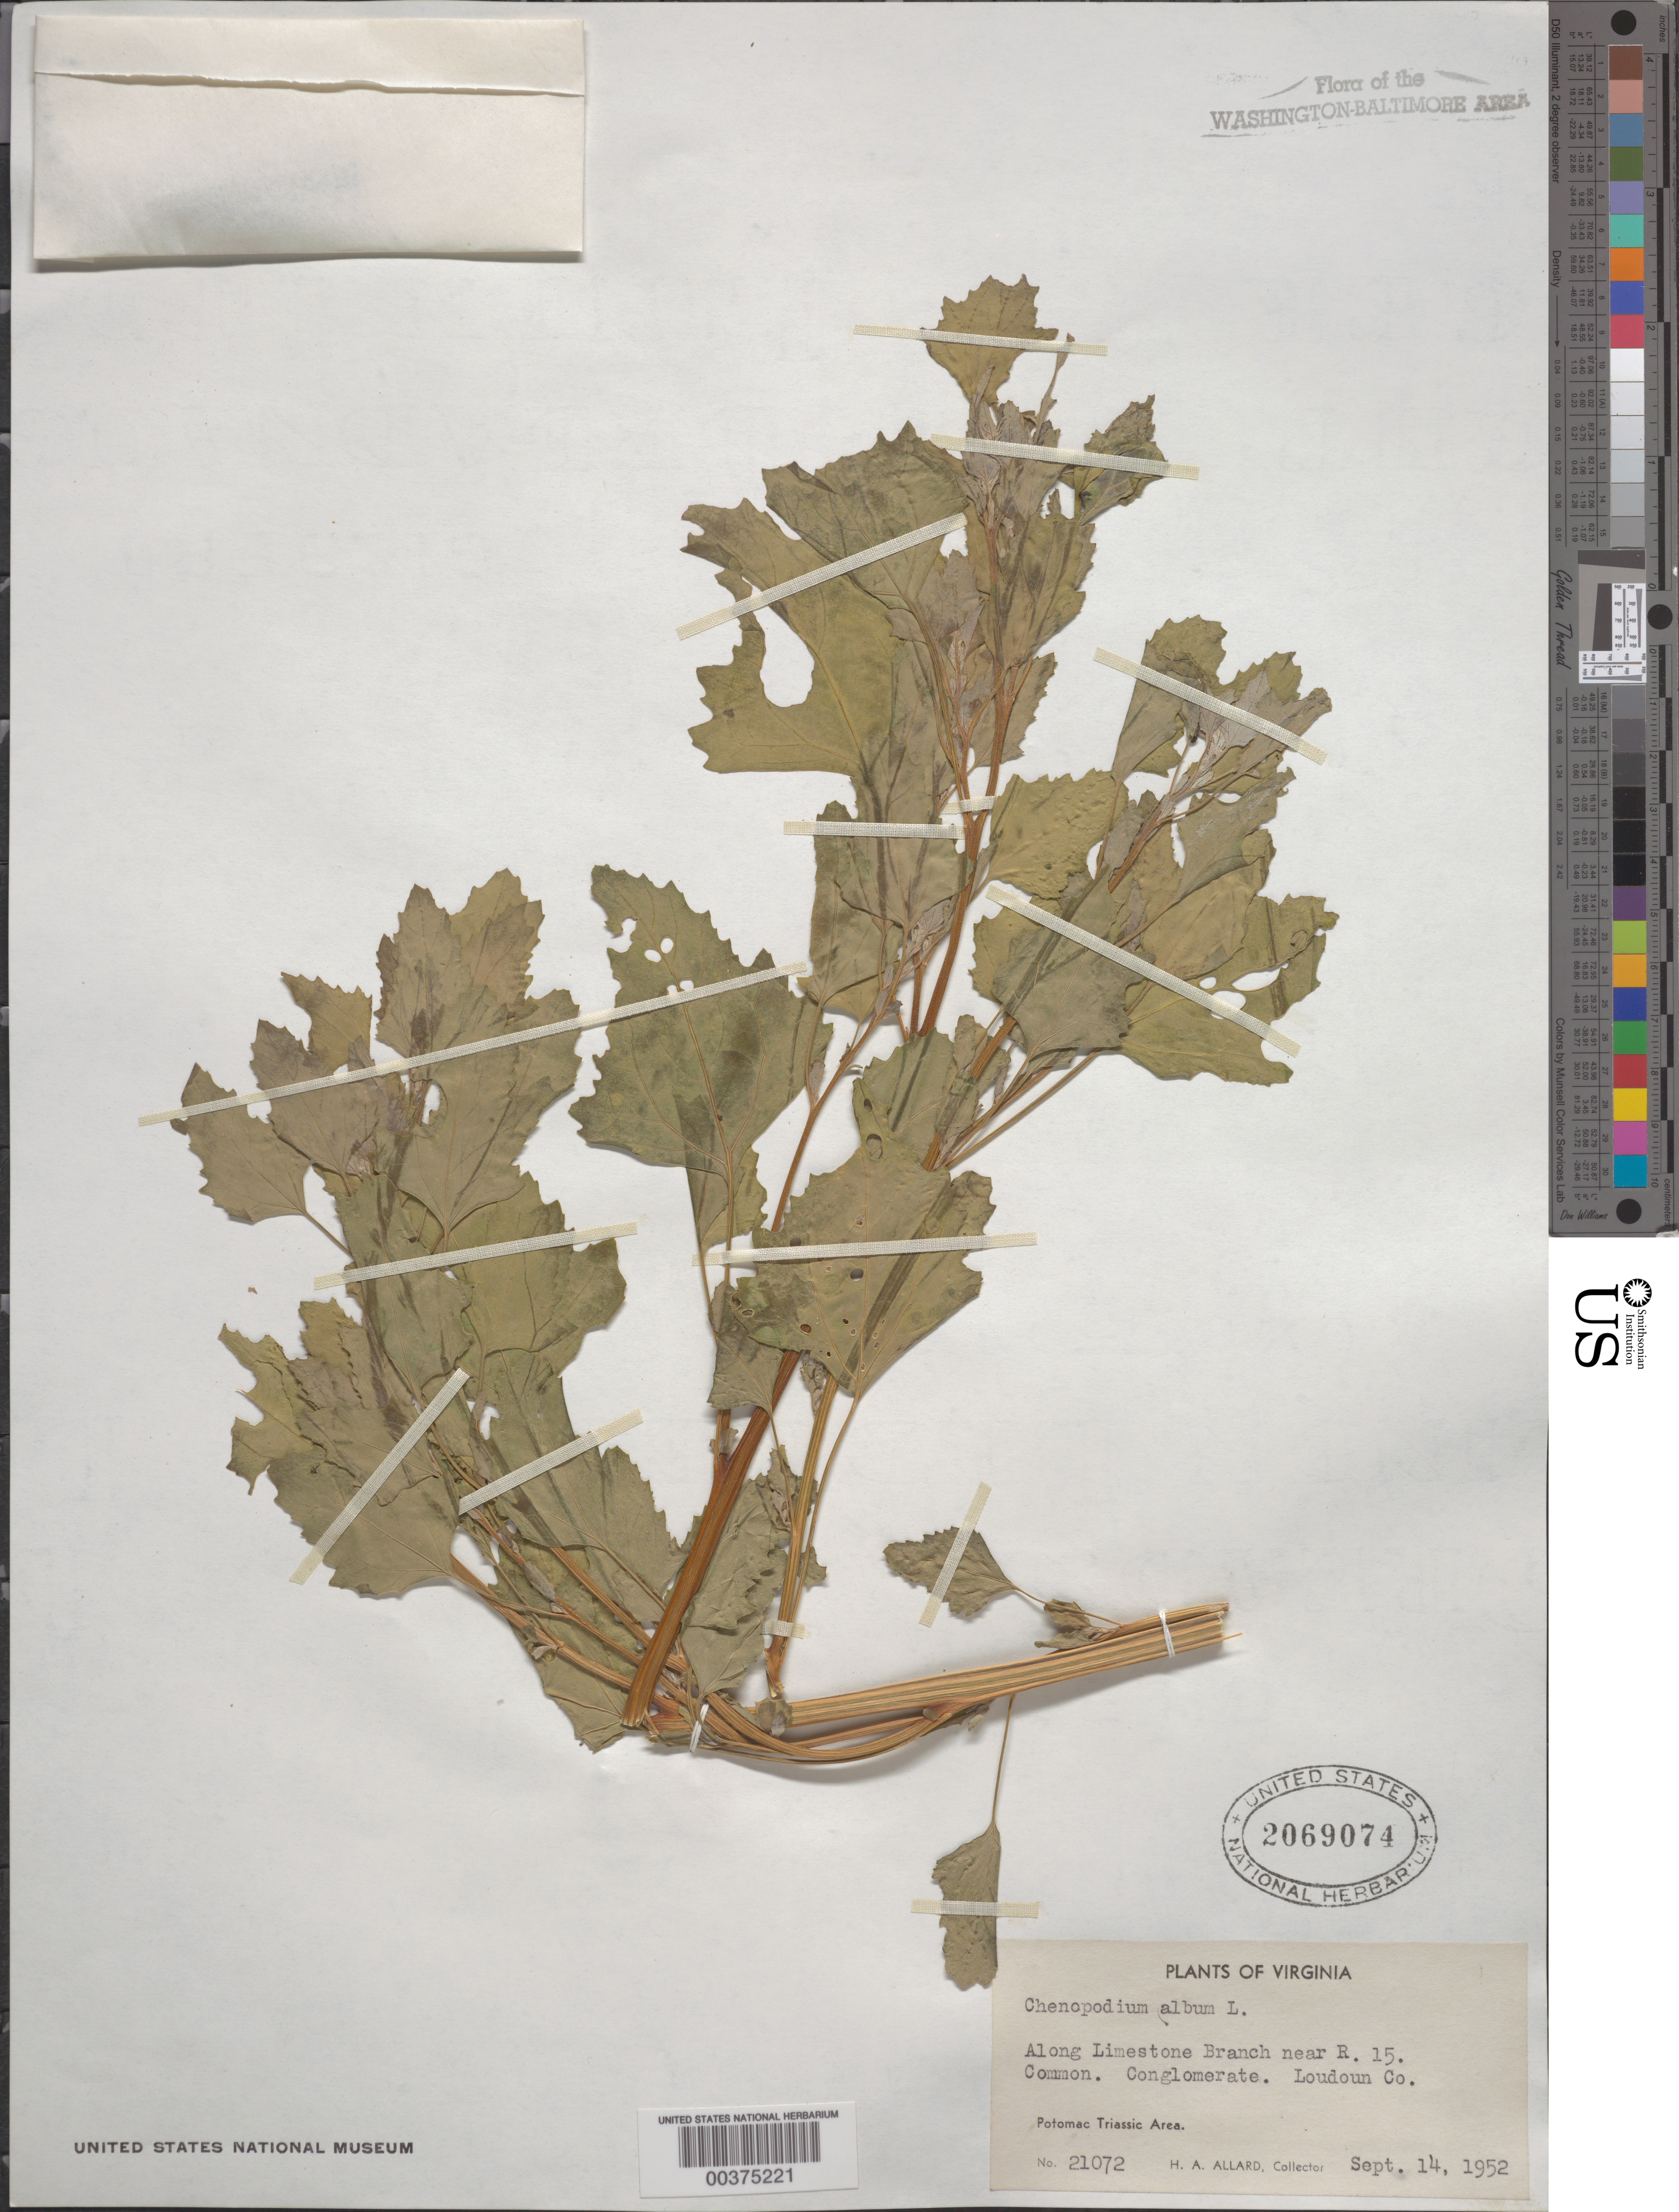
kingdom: Plantae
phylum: Tracheophyta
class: Magnoliopsida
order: Caryophyllales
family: Amaranthaceae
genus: Chenopodium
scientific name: Chenopodium album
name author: L.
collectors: H. A. Allard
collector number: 21072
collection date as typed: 14 Sep 1952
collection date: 1952-09-14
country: United States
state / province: Virginia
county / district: Loudoun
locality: Limestone Branch, Route 15 vicinity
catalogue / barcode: US 2069074